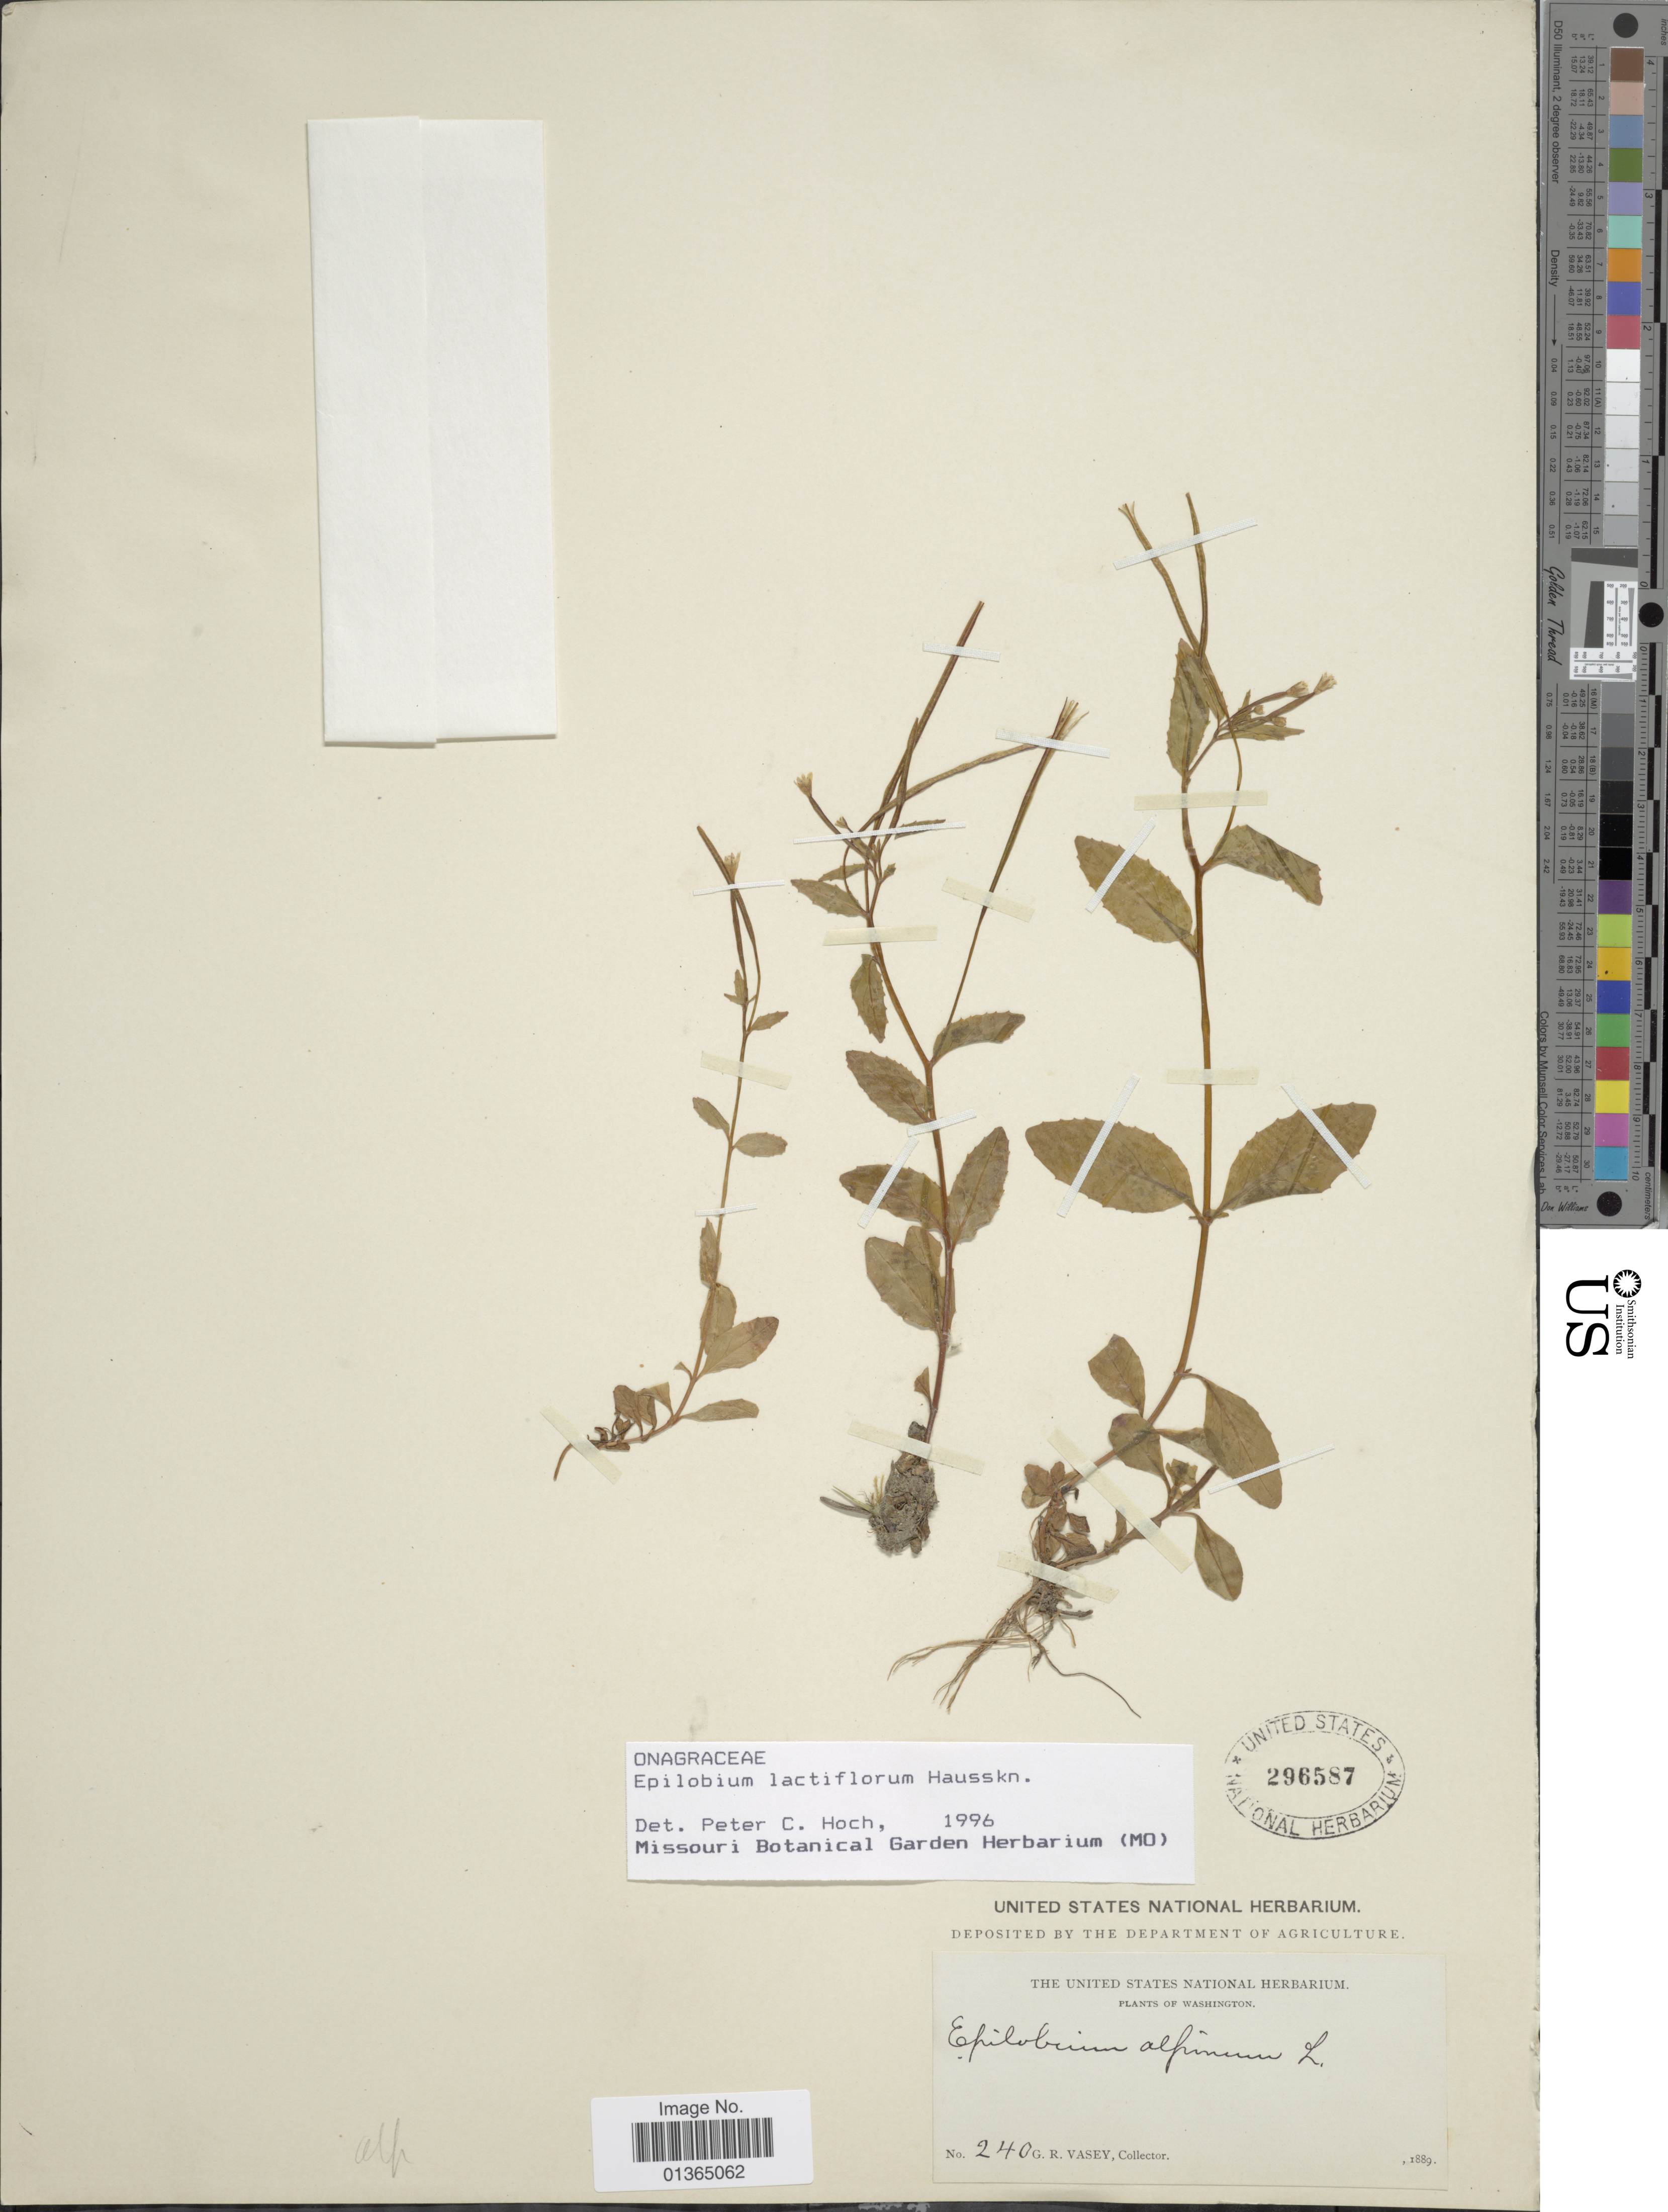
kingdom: Plantae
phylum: Tracheophyta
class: Magnoliopsida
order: Myrtales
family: Onagraceae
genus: Epilobium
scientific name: Epilobium lactiflorum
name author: Hausskn.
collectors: G. R. Vasey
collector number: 240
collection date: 1889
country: United States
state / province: Washington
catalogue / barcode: US 296587